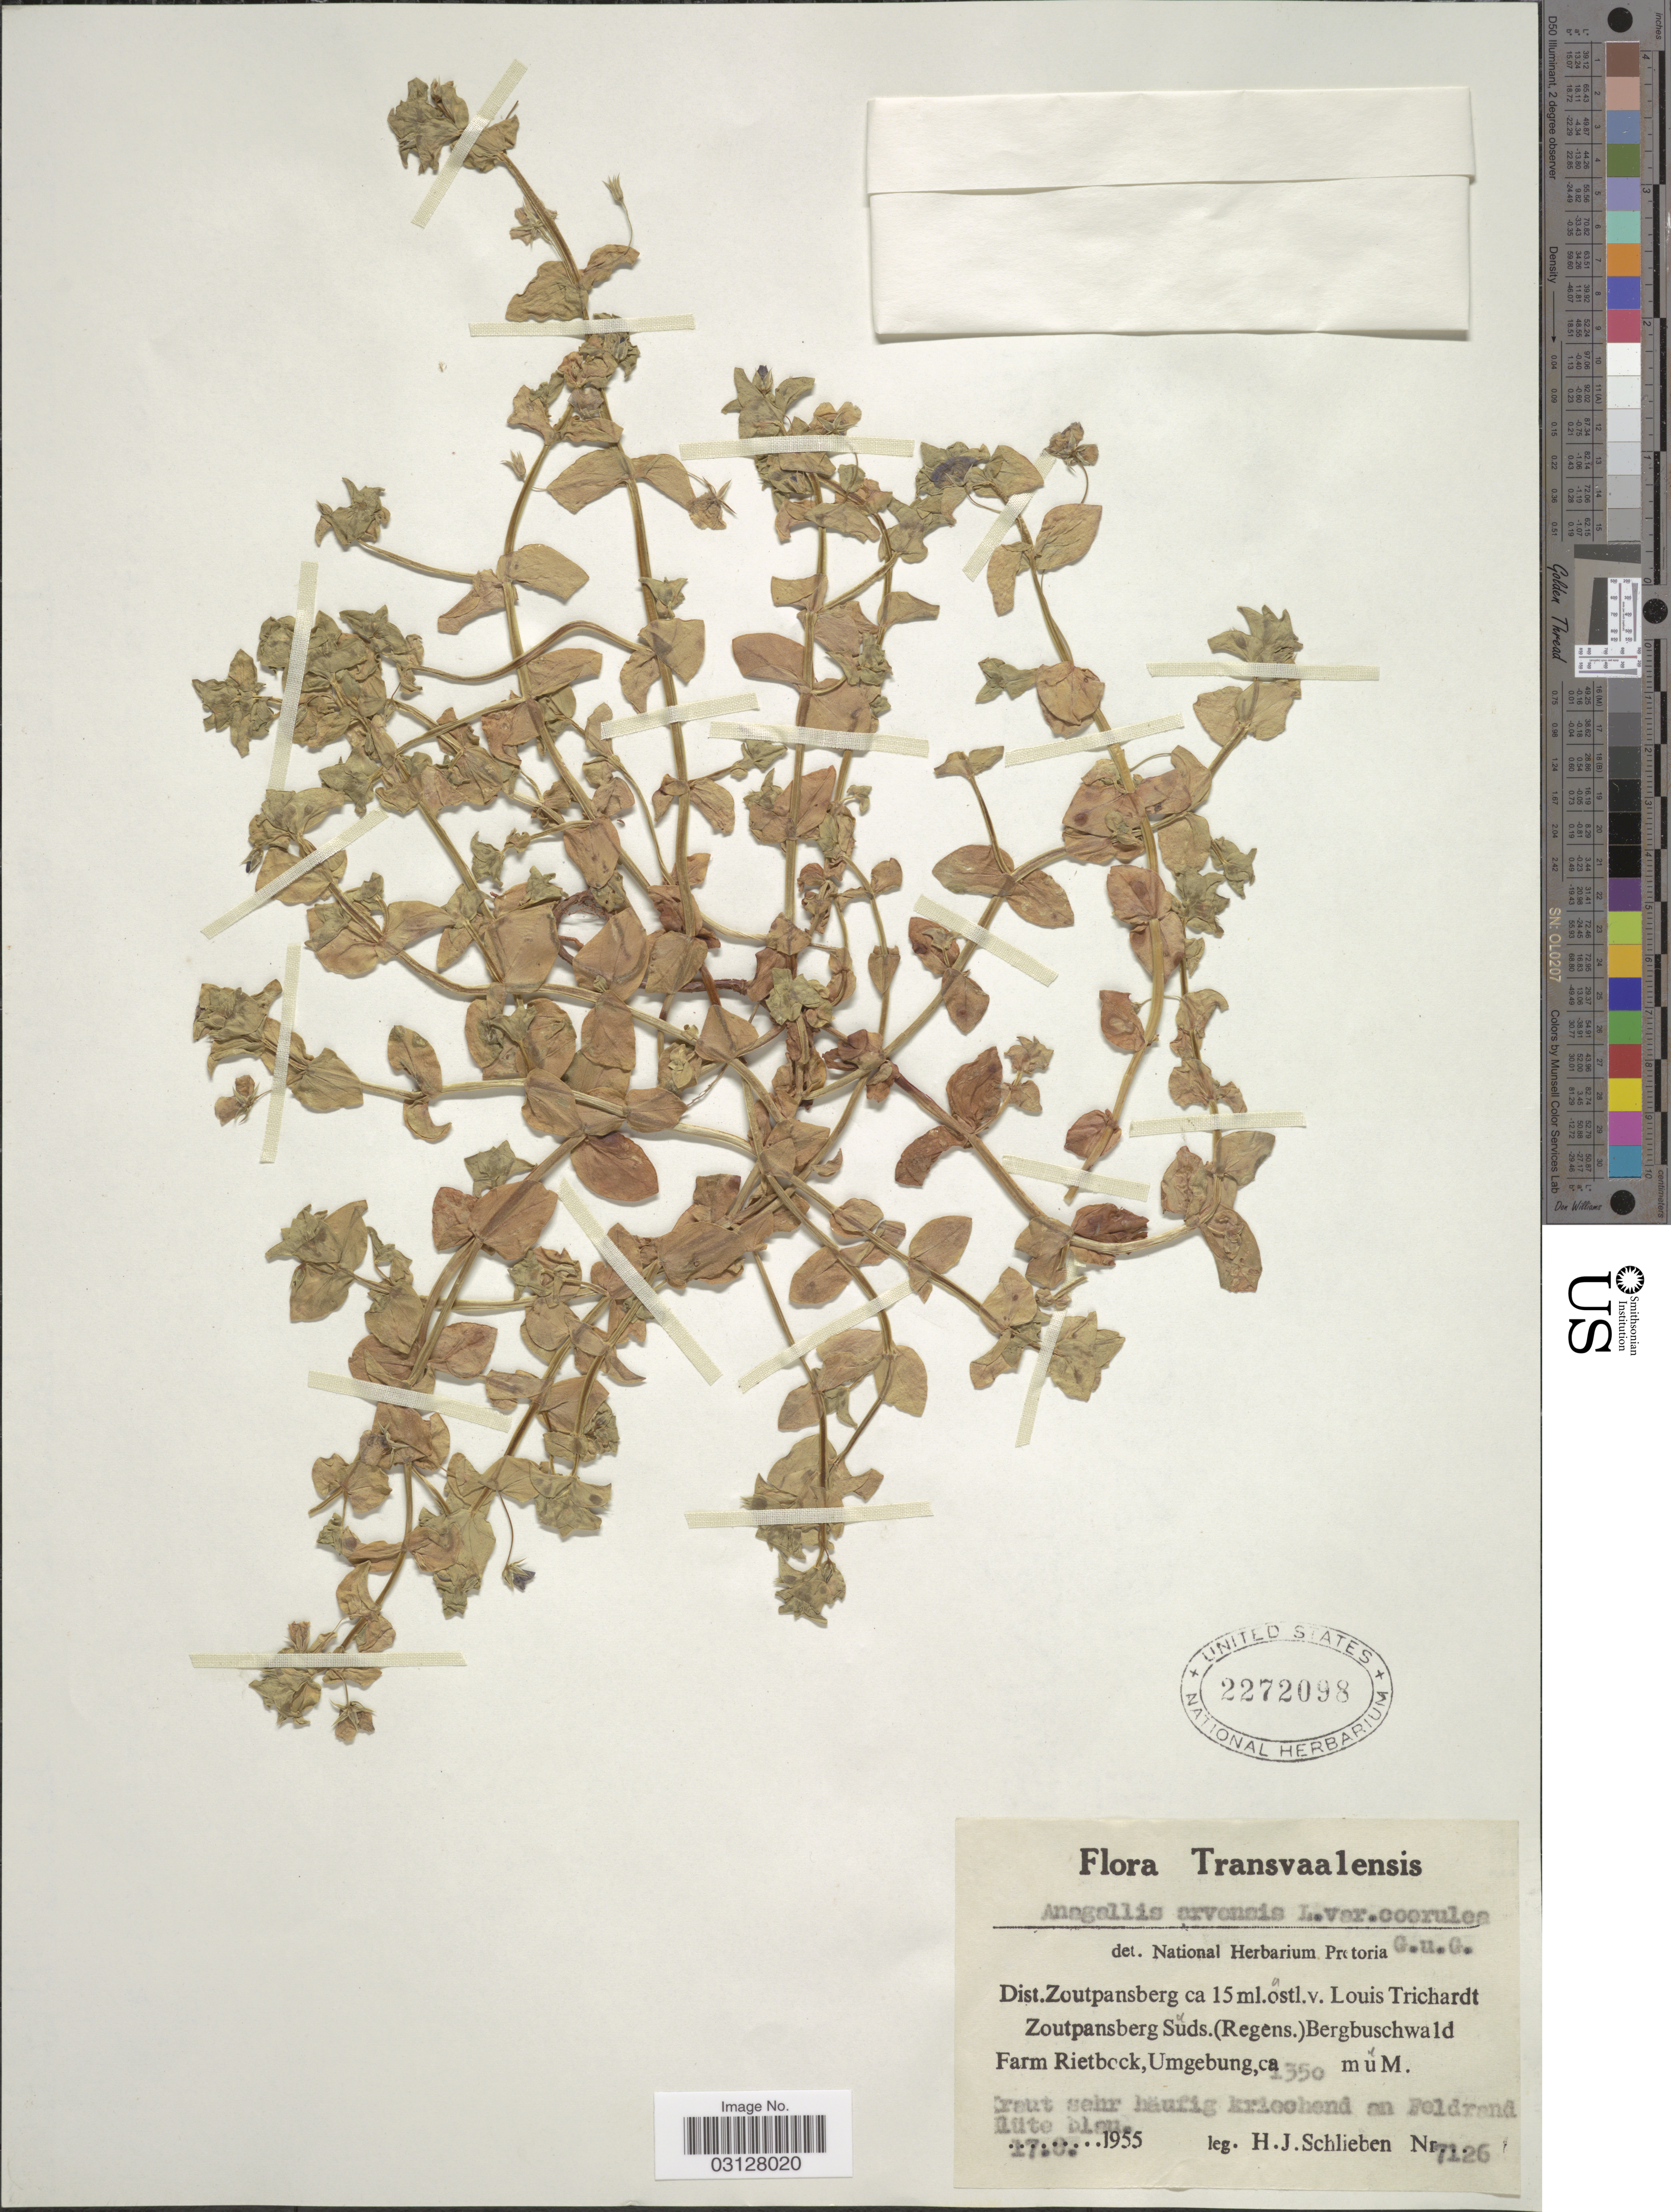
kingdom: Plantae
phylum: Tracheophyta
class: Magnoliopsida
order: Ericales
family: Primulaceae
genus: Anagallis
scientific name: Anagallis arvensis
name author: L.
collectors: H. J. Schlieben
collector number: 7126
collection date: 1955-08-17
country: South Africa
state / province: Limpopo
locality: Transvaalensis. Dist. Zoutpansberg ca 15 ml. östl. v. Louis Trichardt Zoutpansberg Süds. (Regens). Bergbuschwald Farm Rietbock, Umgebung.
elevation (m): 1350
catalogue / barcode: US 2272098